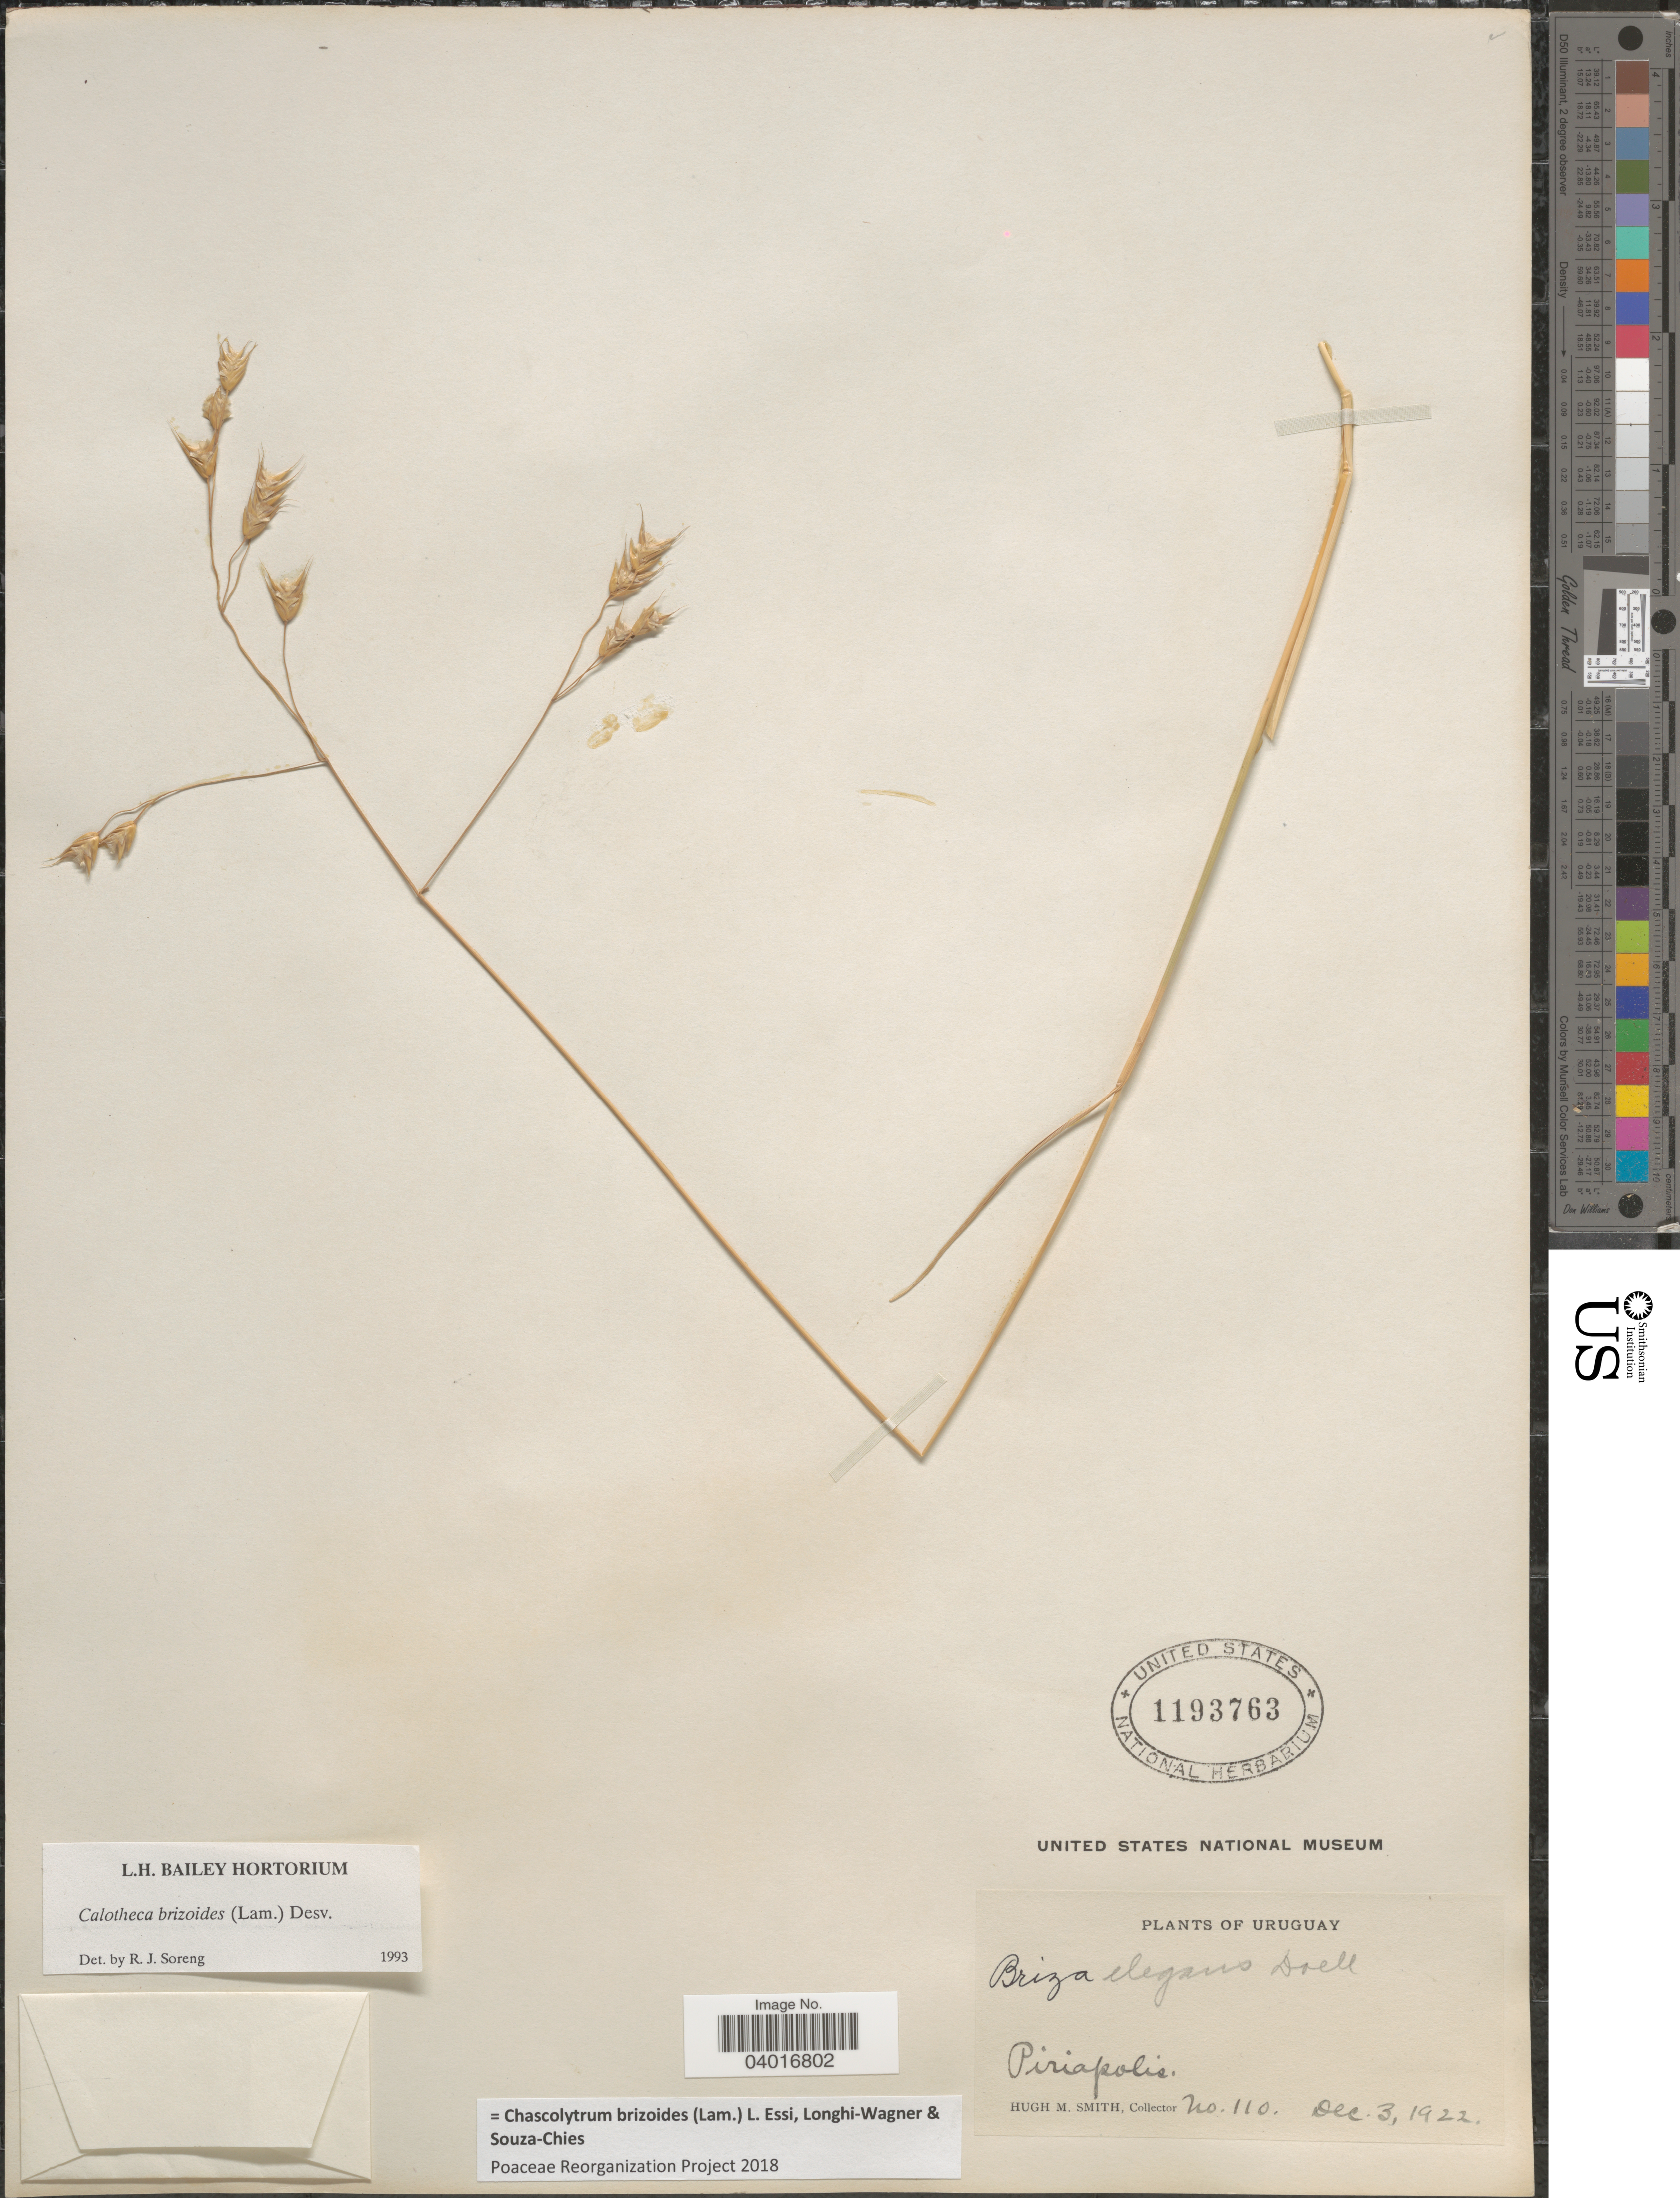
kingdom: Plantae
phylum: Tracheophyta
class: Liliopsida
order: Poales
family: Poaceae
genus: Chascolytrum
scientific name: Chascolytrum brizoides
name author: (Lam.) L. Essi et al.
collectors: H. M. Smith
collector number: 110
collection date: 1922-12-03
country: Uruguay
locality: Piriapolis.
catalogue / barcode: US 1193763